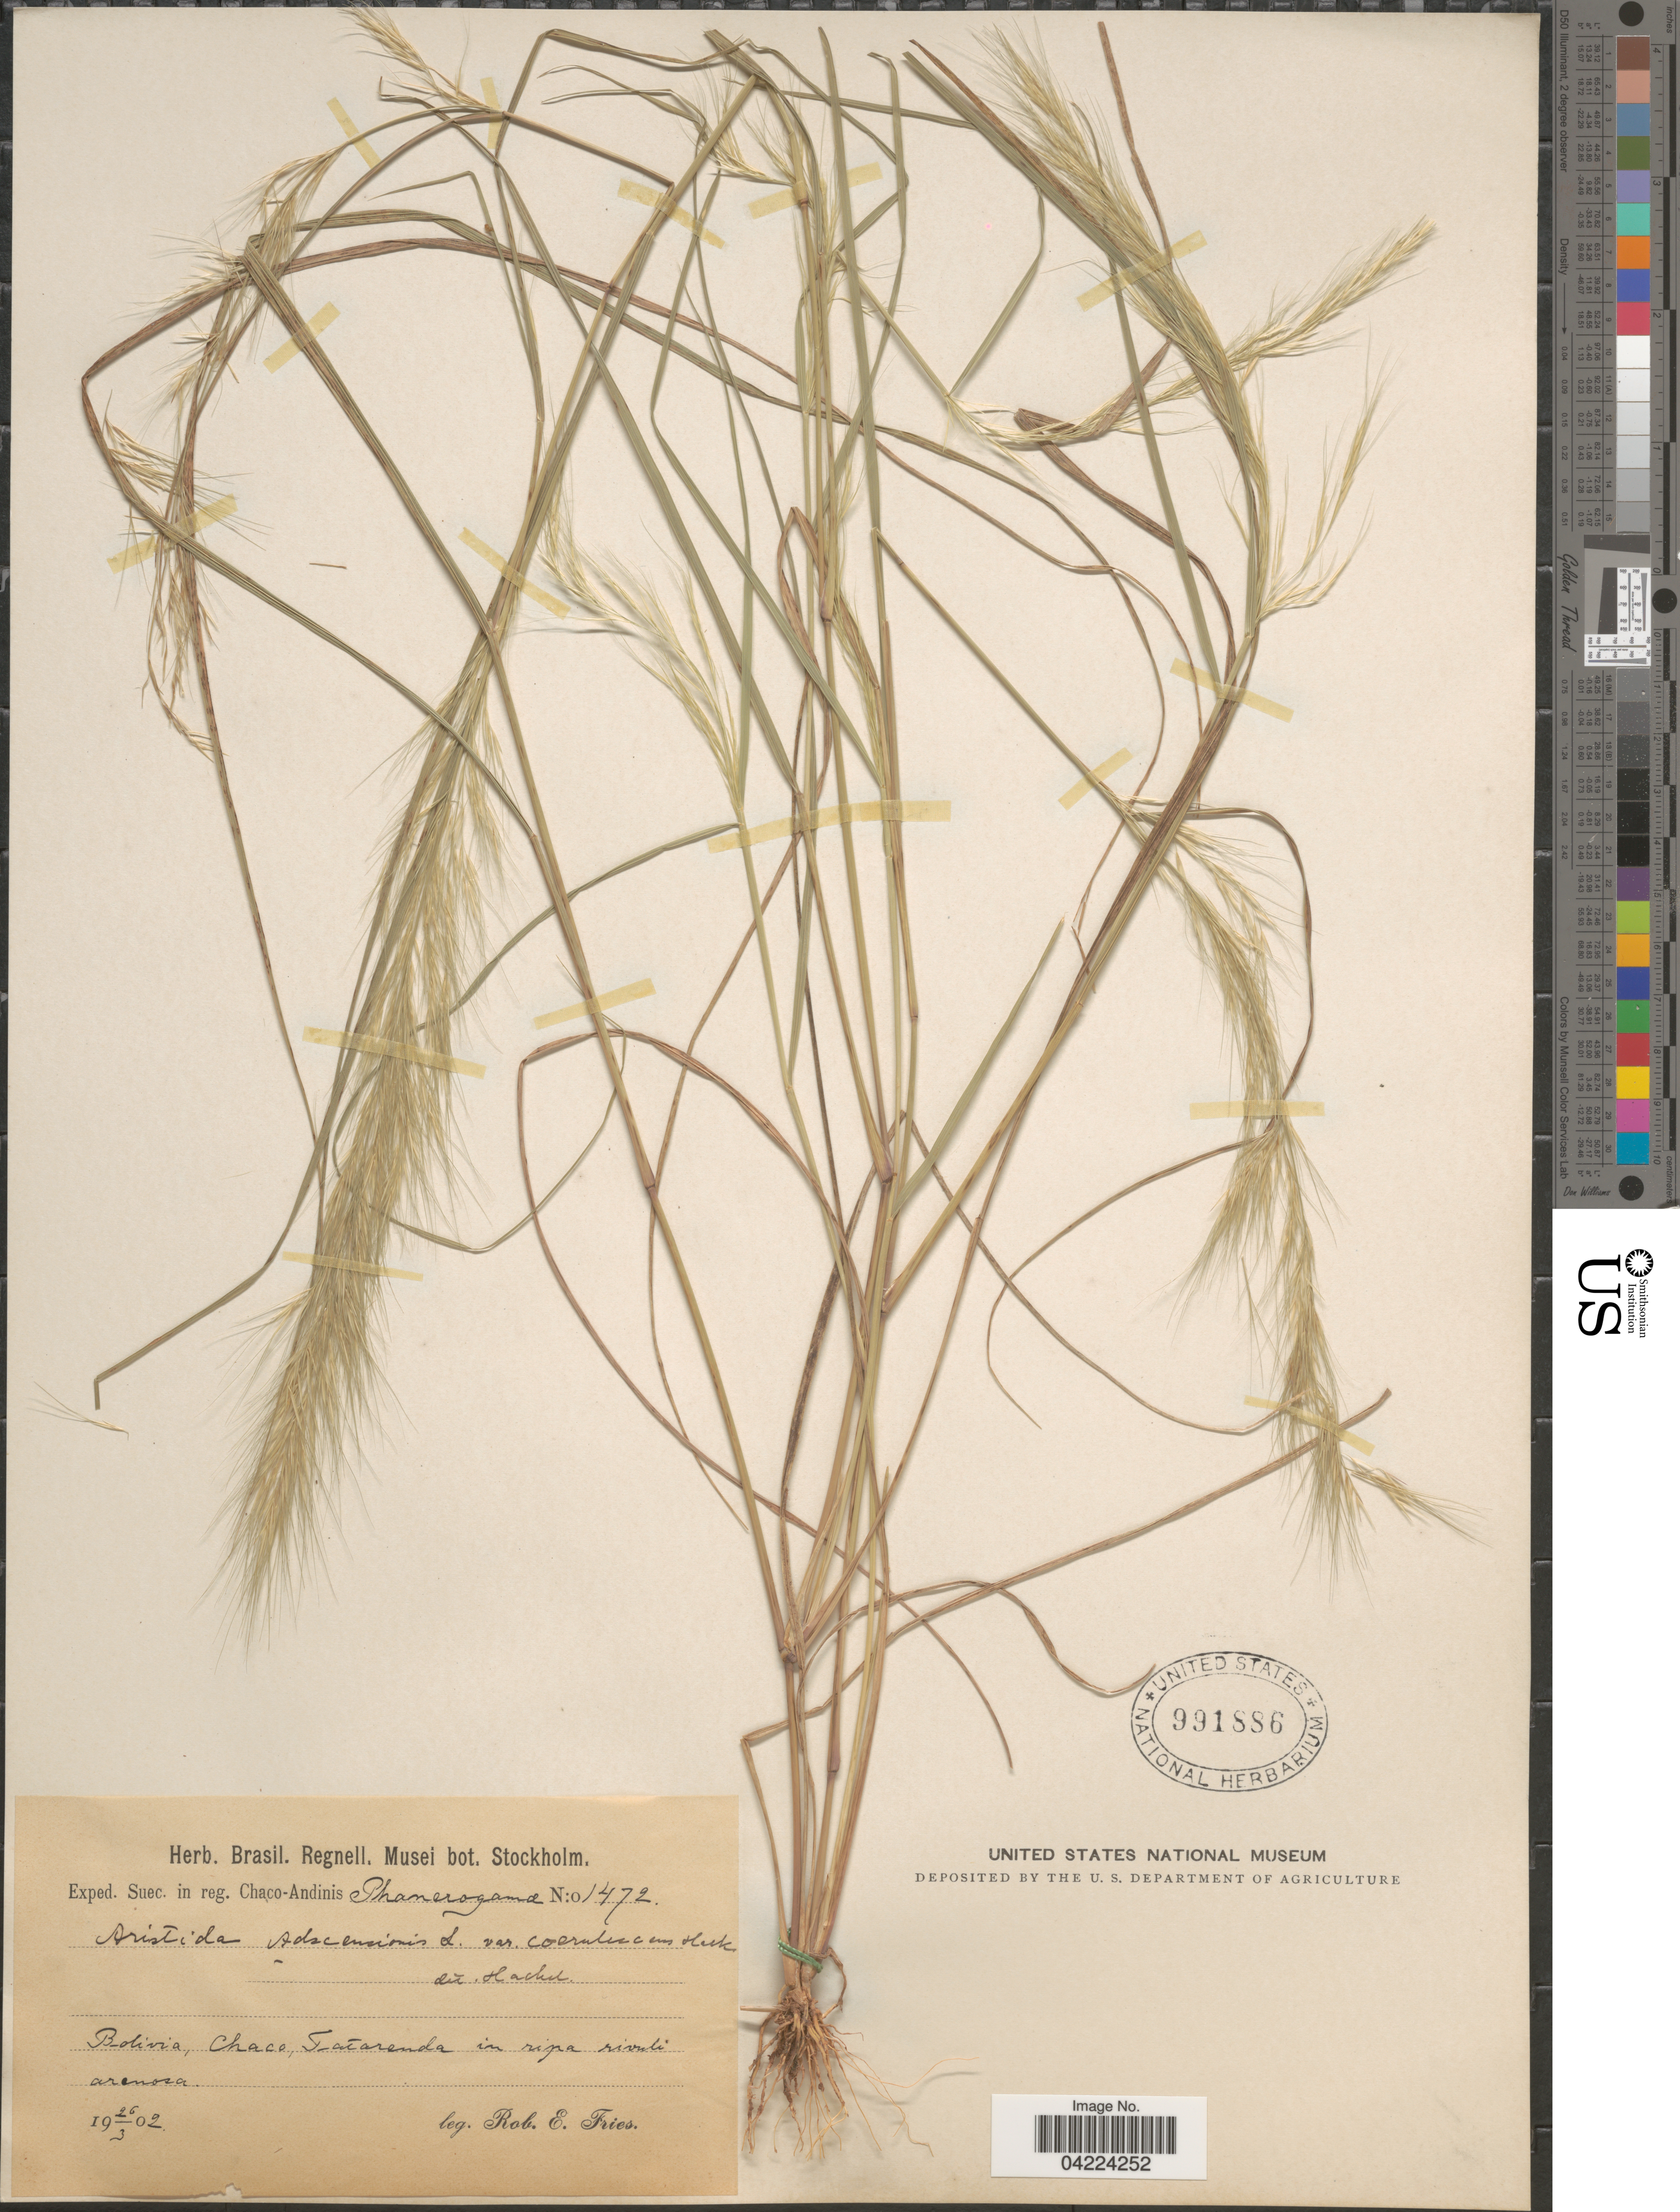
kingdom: Plantae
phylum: Tracheophyta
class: Liliopsida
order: Poales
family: Poaceae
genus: Aristida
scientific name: Aristida adscensionis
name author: L.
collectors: R. E. Fries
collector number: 1472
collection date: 1902-03-26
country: Bolivia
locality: Exped. Suec. in reg. Chaco-Andinis Phanerogama. Chaco, Tacarenda in ripa rivuli arenosa.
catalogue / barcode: US 991886